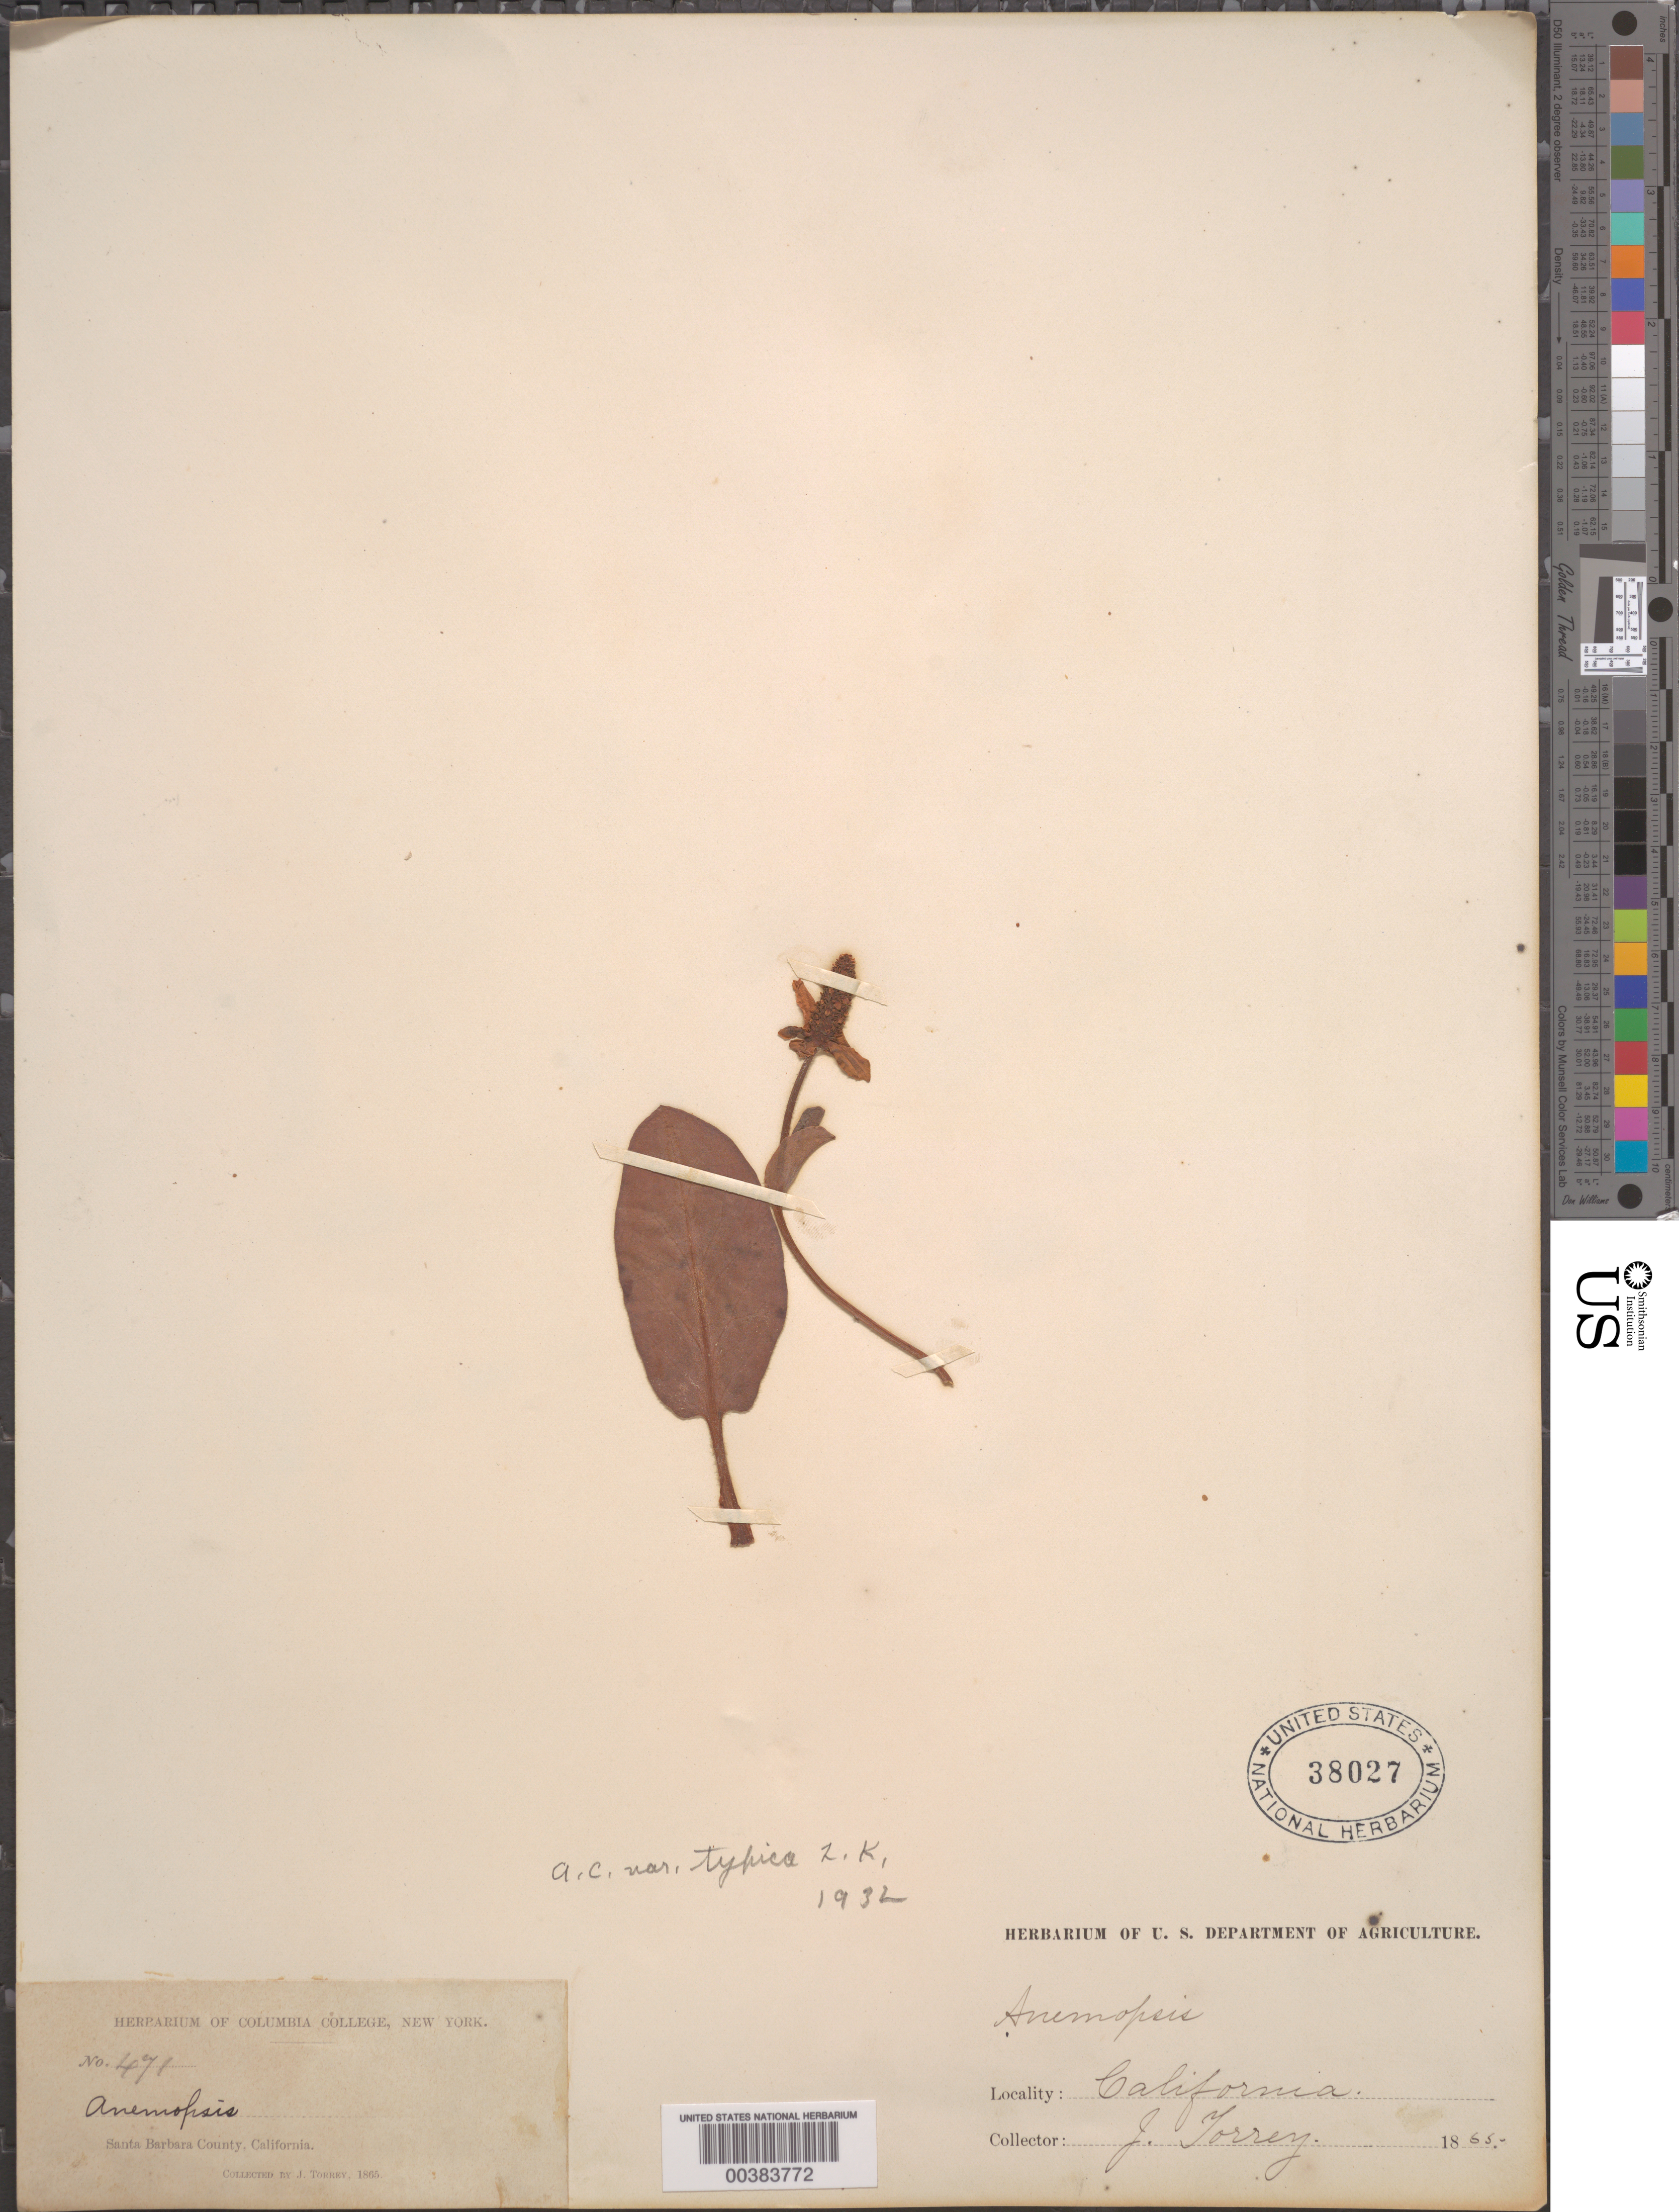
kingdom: Plantae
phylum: Tracheophyta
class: Magnoliopsida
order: Piperales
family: Saururaceae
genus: Anemopsis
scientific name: Anemopsis californica var. typica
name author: Kelso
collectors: J. Torrey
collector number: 471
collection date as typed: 1865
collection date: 1865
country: United States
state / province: California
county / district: Santa Barbara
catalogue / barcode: US 38027